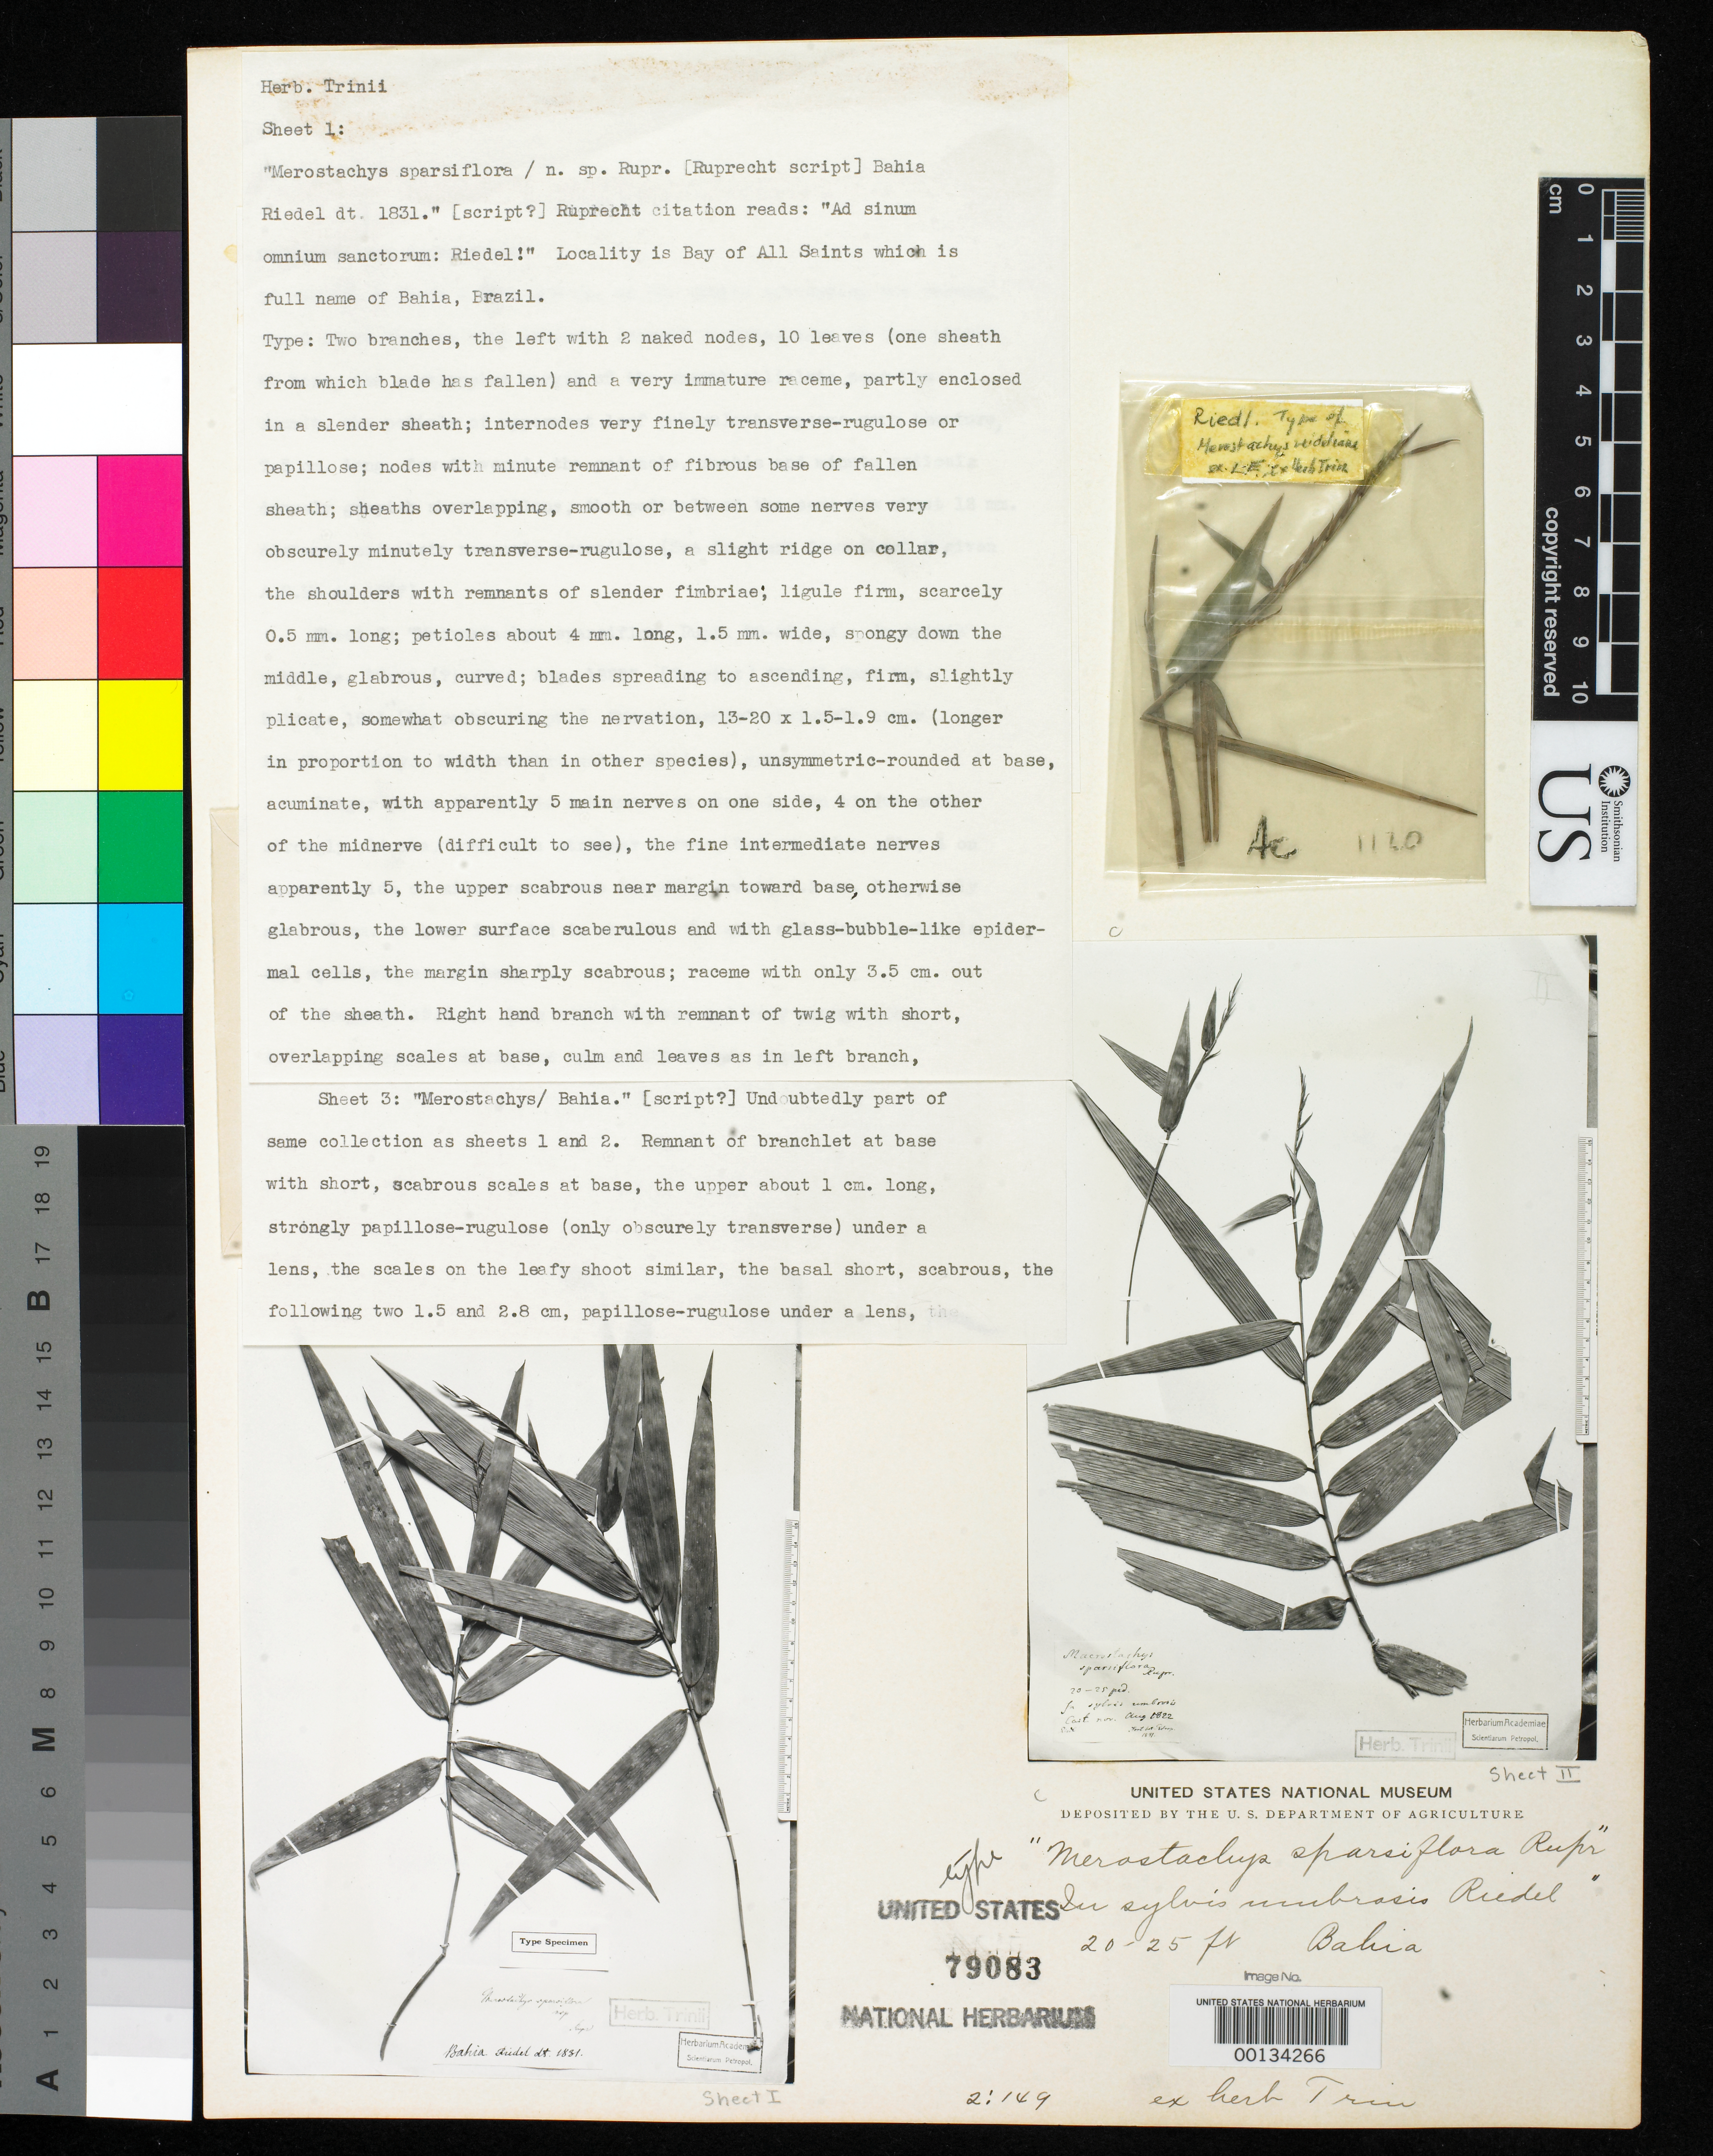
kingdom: Plantae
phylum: Tracheophyta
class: Liliopsida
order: Poales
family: Poaceae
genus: Merostachys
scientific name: Merostachys sparsiflora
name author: Rupr.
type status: Type Collection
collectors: L. Riedel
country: Brazil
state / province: Bahia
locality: North of Esplanda city on road to Jaquera.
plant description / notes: Photograph and fragmentary material of type specimen ex herb. Trin.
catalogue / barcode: US 79083